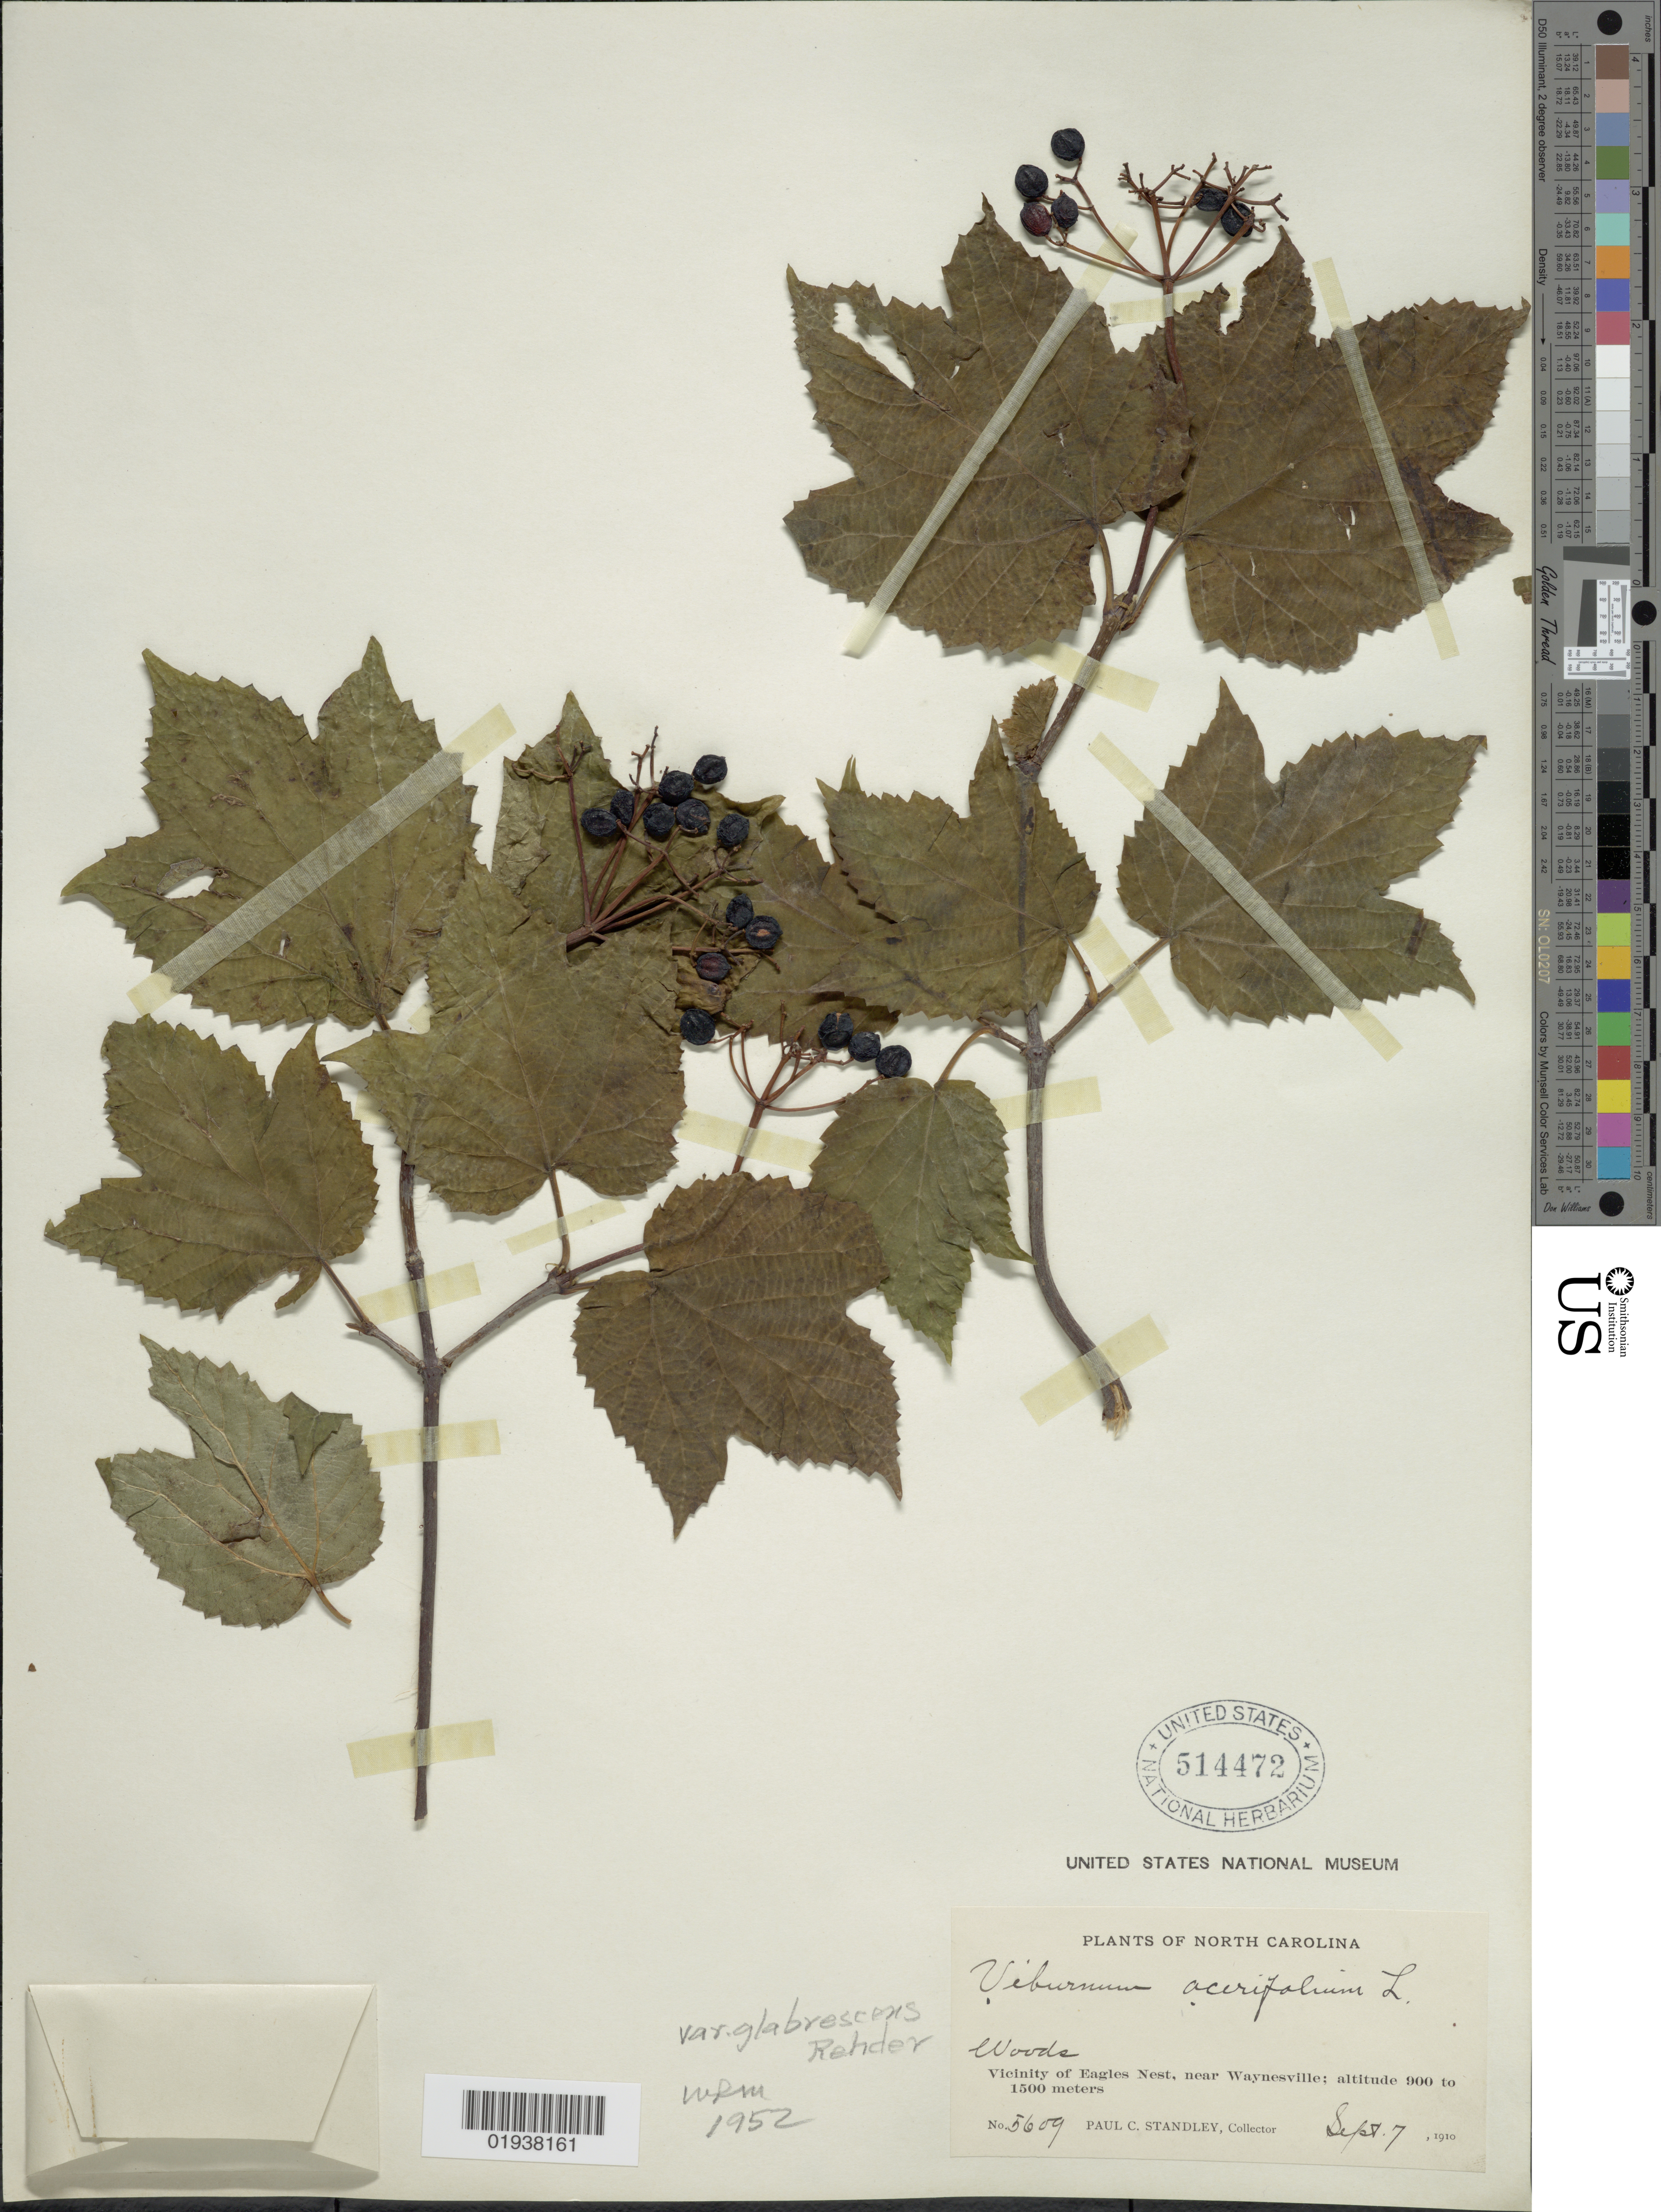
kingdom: Plantae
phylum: Tracheophyta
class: Magnoliopsida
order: Dipsacales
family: Viburnaceae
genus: Viburnum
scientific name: Viburnum acerifolium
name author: L.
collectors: P. C. Standley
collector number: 5609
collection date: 1910-09-07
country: United States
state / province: North Carolina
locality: Vicinity of Eagles Nest, near Waynesville.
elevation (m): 900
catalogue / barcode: US 514472